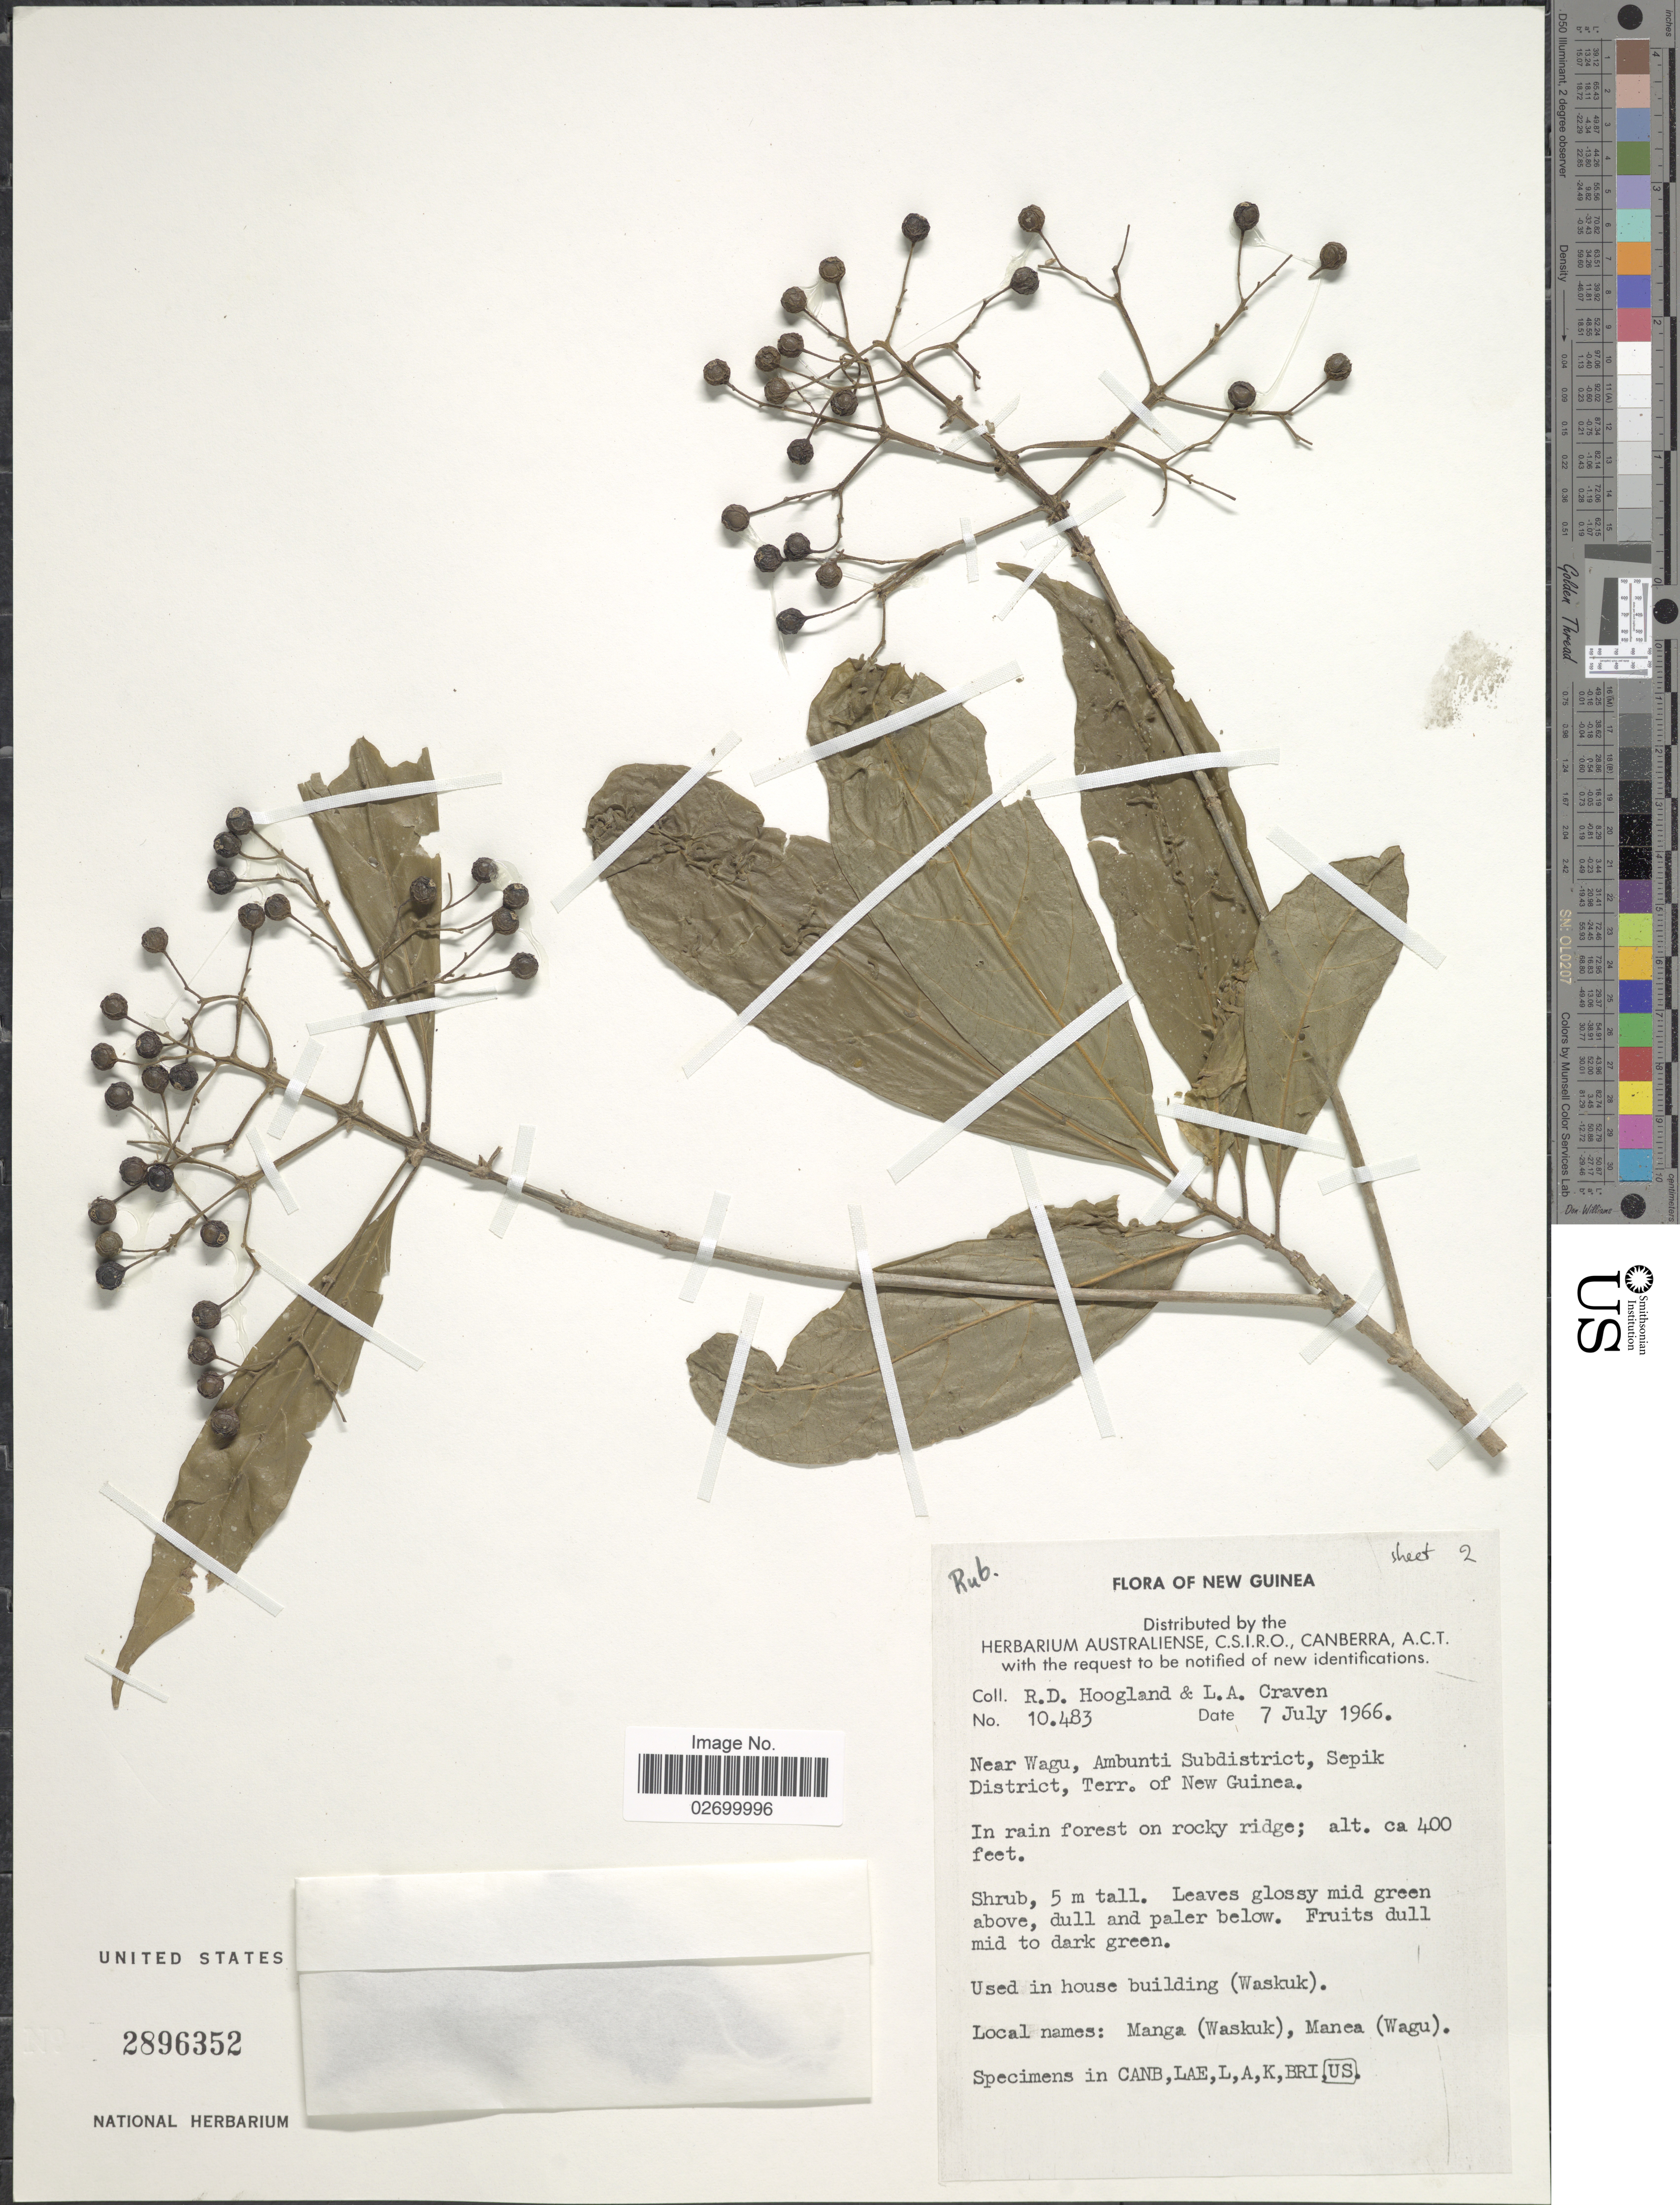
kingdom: Plantae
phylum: Tracheophyta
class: Magnoliopsida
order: Gentianales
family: Rubiaceae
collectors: R. D. Hoogland & L. A. Craven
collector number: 10483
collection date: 1966-07-07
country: Papua New Guinea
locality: New Guinea. Near Wagu. Ambunti Subdistrict, Sepik District, Terr. of New Guinea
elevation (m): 122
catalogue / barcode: US 2896352